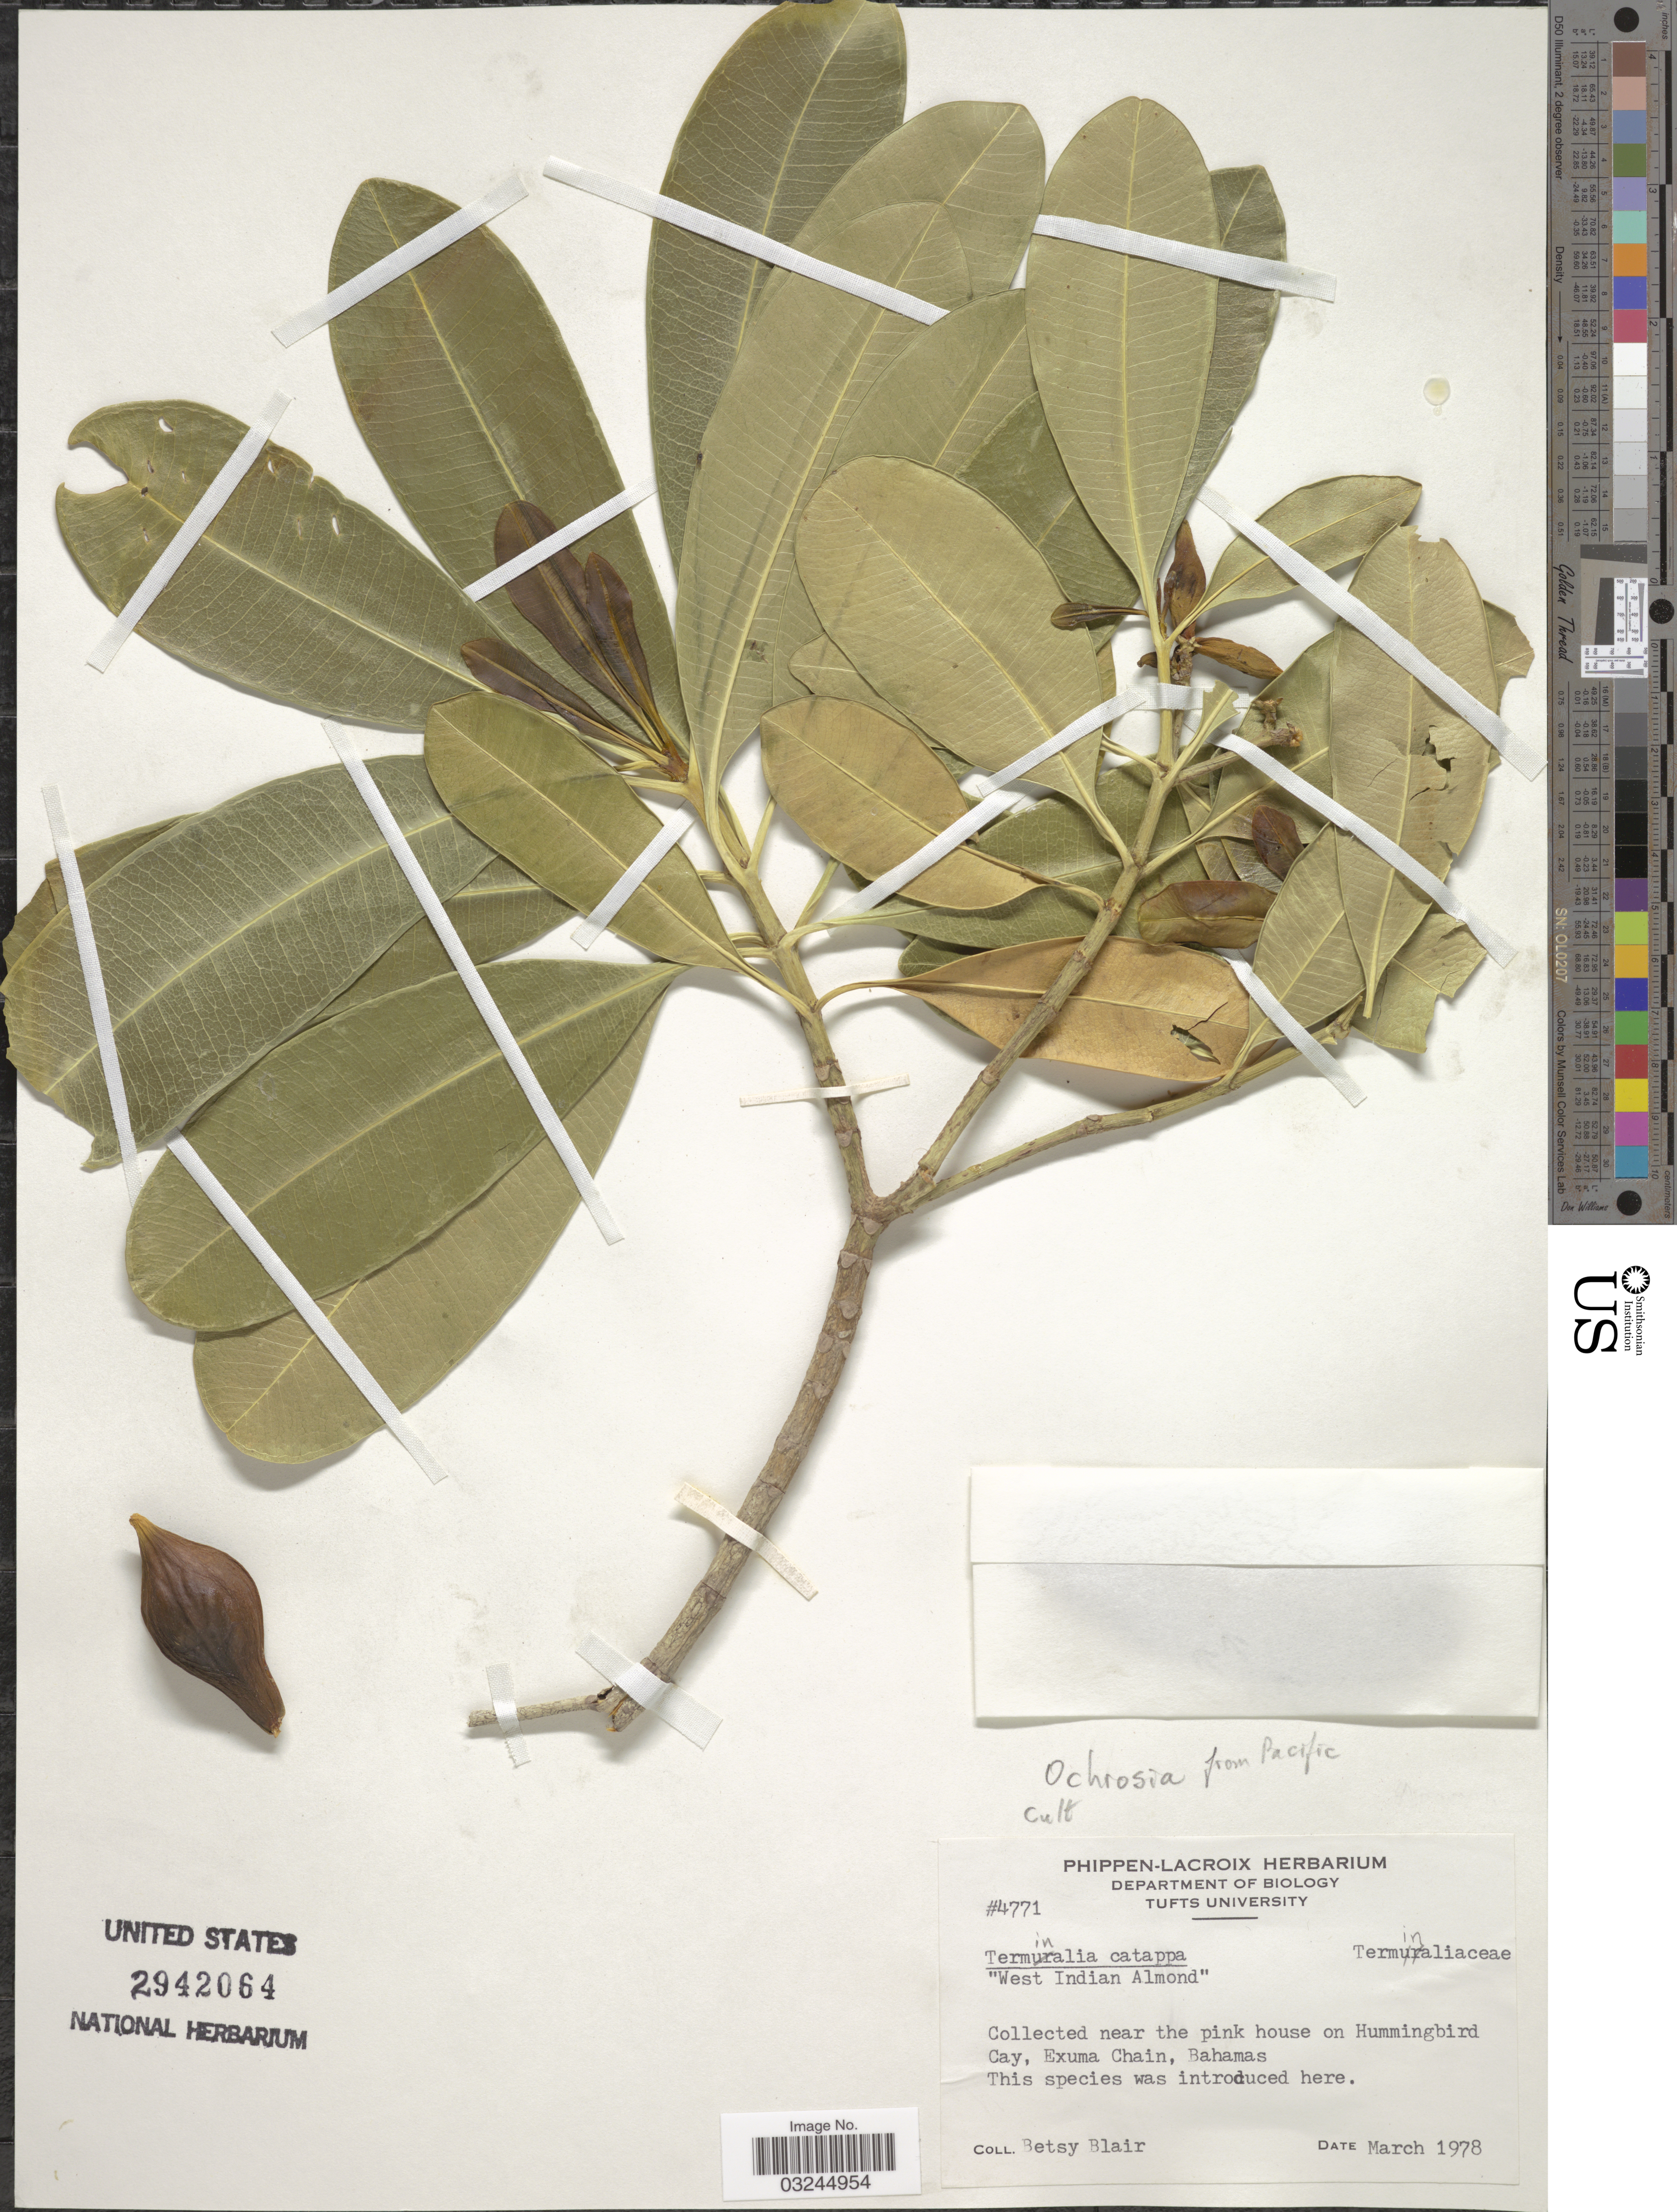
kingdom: Plantae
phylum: Tracheophyta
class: Magnoliopsida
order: Gentianales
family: Apocynaceae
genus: Ochrosia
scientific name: Ochrosia sp.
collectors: B. Blair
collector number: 4771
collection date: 1978-03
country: Bahamas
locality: Collected near the pink house on Hummingbird Cay, Exuma Chain.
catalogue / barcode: US 2942064